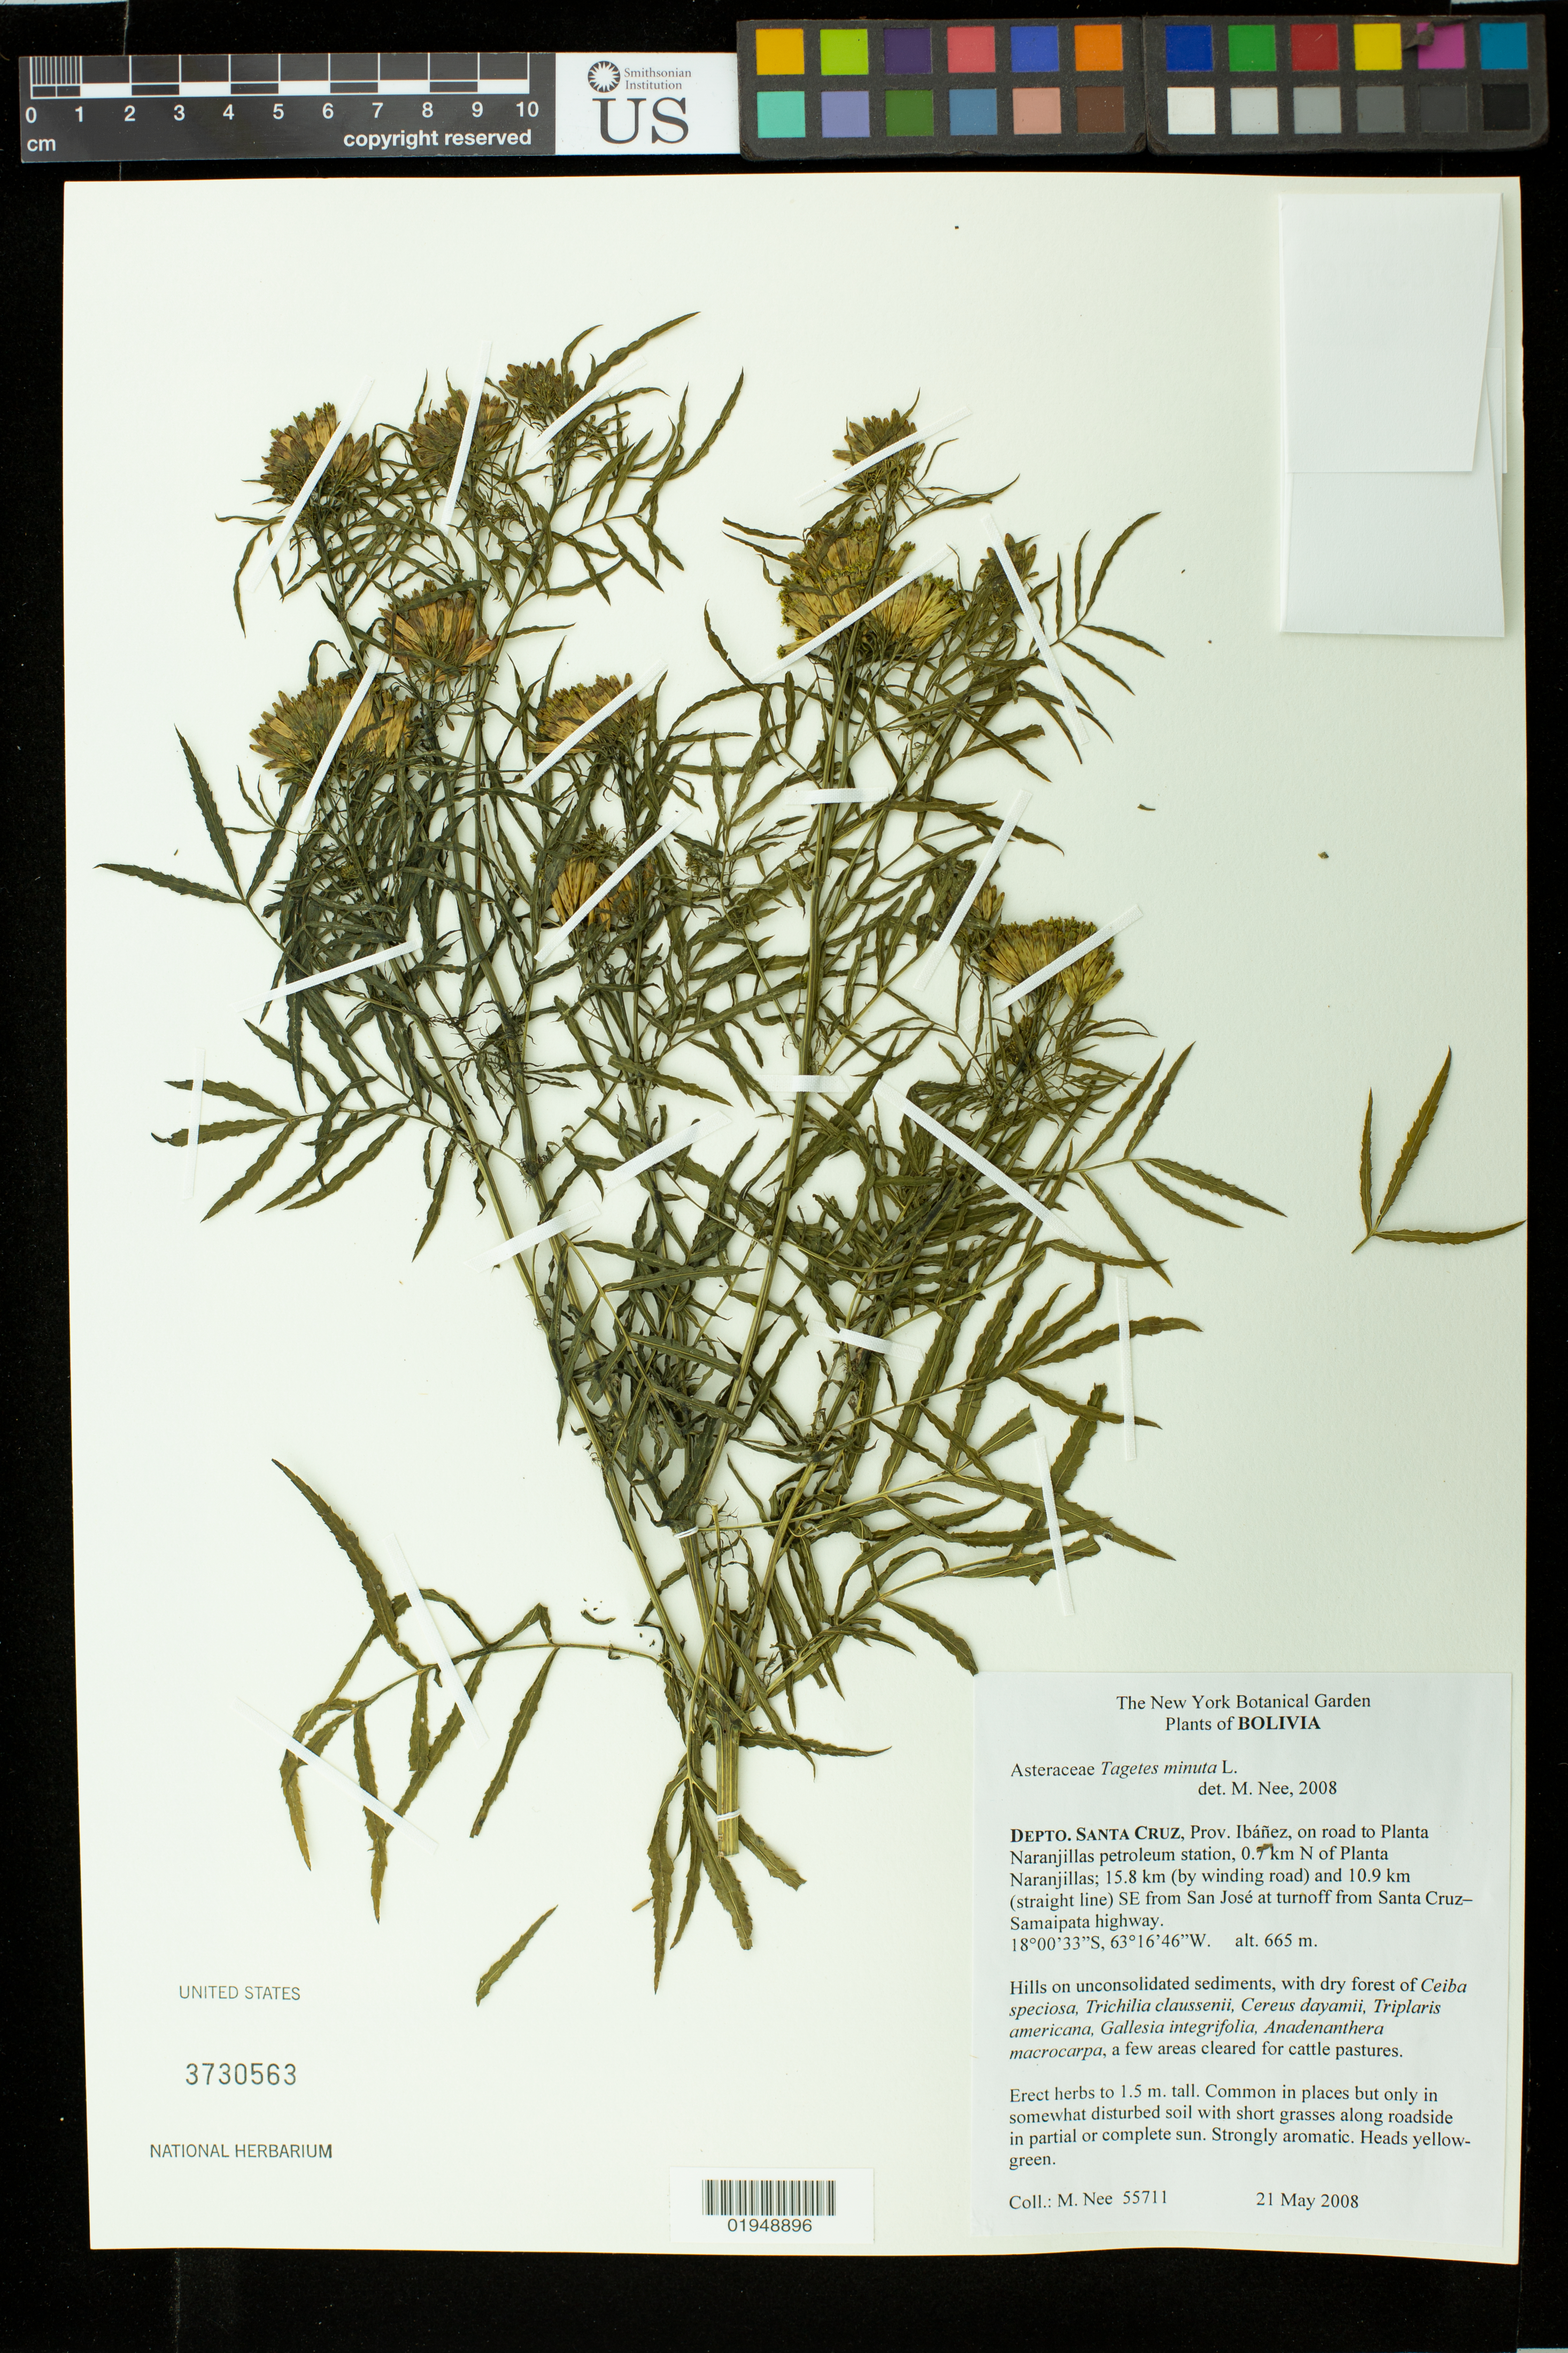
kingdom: Plantae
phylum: Tracheophyta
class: Magnoliopsida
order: Asterales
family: Asteraceae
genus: Tagetes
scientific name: Tagetes minuta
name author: L.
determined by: Nee, M.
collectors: M. Nee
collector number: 55711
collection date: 2008-05-21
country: Bolivia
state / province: Santa Cruz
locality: Depto. Santa Cruz, Prov. Ibáñez, on road to Planta Naranjillas petroleum station, 0.7 km N of Planta Naranjillas; 15.8 km (by winding road) and 10.9 km (straight line) SE from San Jose at turnoff from Santa Cruz-Samaipata highway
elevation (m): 665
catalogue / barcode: US 3730563